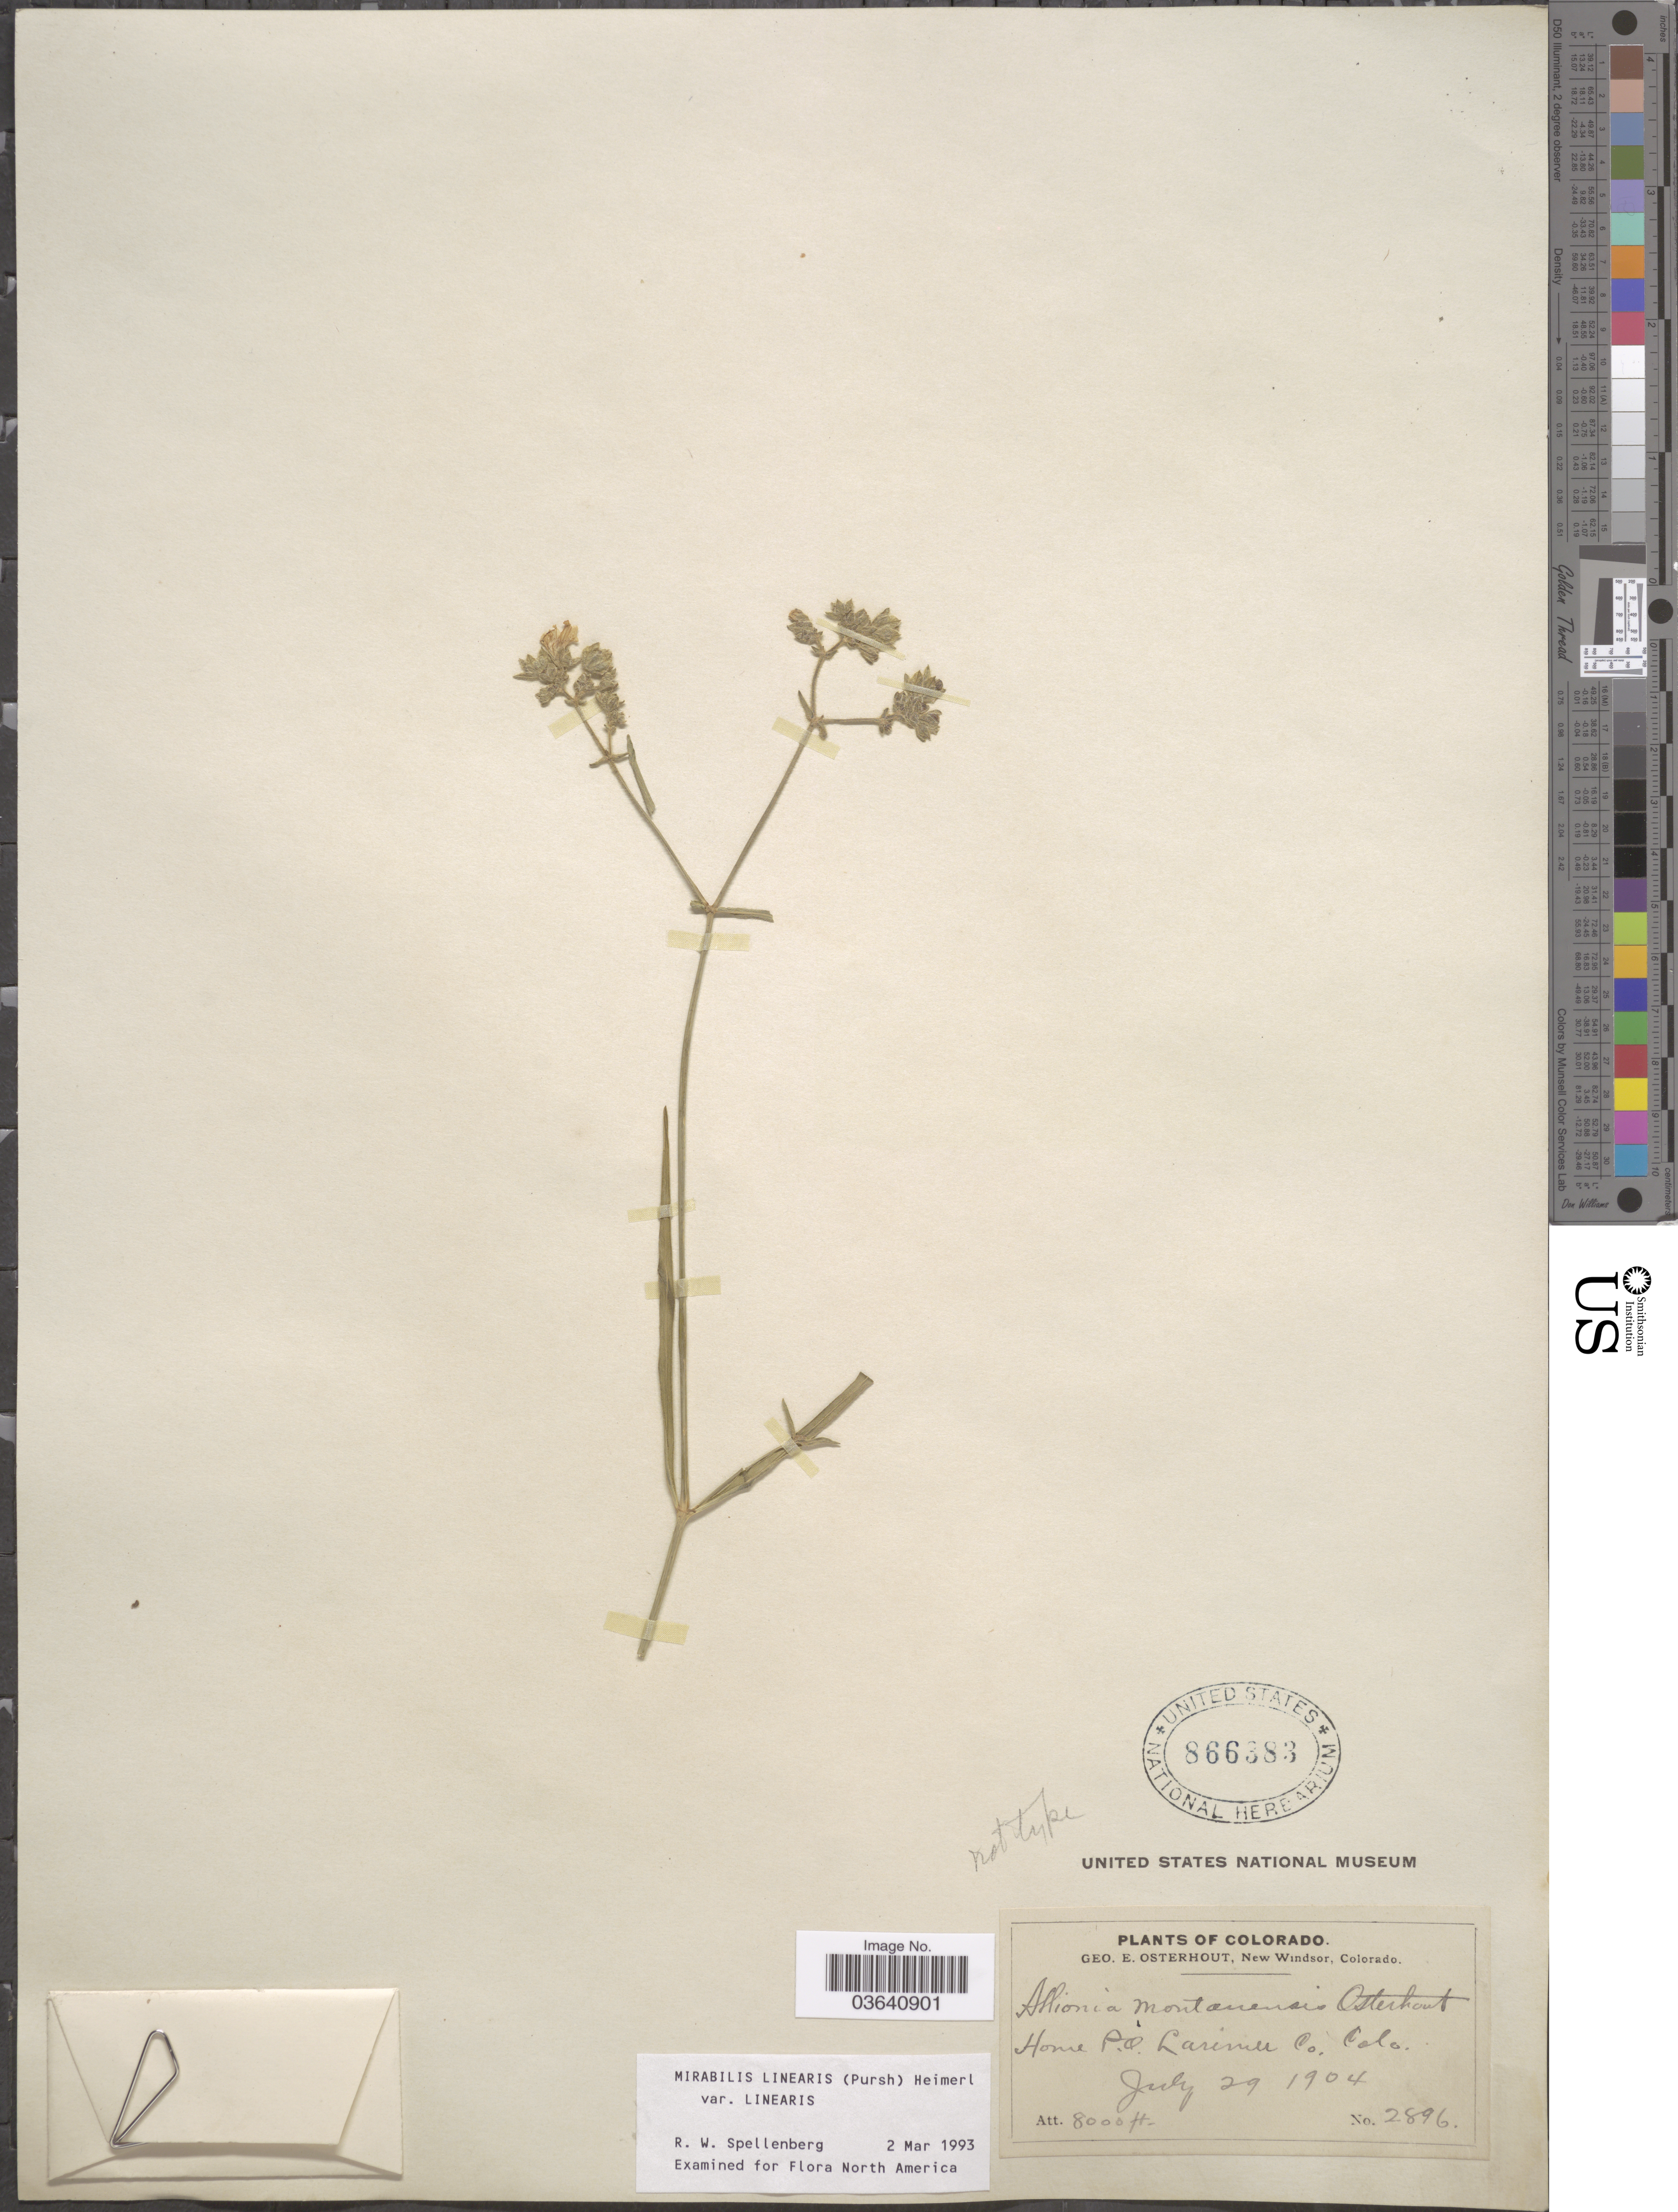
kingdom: Plantae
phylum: Tracheophyta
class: Magnoliopsida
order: Caryophyllales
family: Nyctaginaceae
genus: Mirabilis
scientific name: Mirabilis linearis var. linearis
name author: (Pursh) Heimerl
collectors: G. Osterhout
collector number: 2896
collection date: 1904-07-29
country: United States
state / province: Colorado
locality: Home P.Q. Larimer Co.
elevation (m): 2438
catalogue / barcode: US 866383